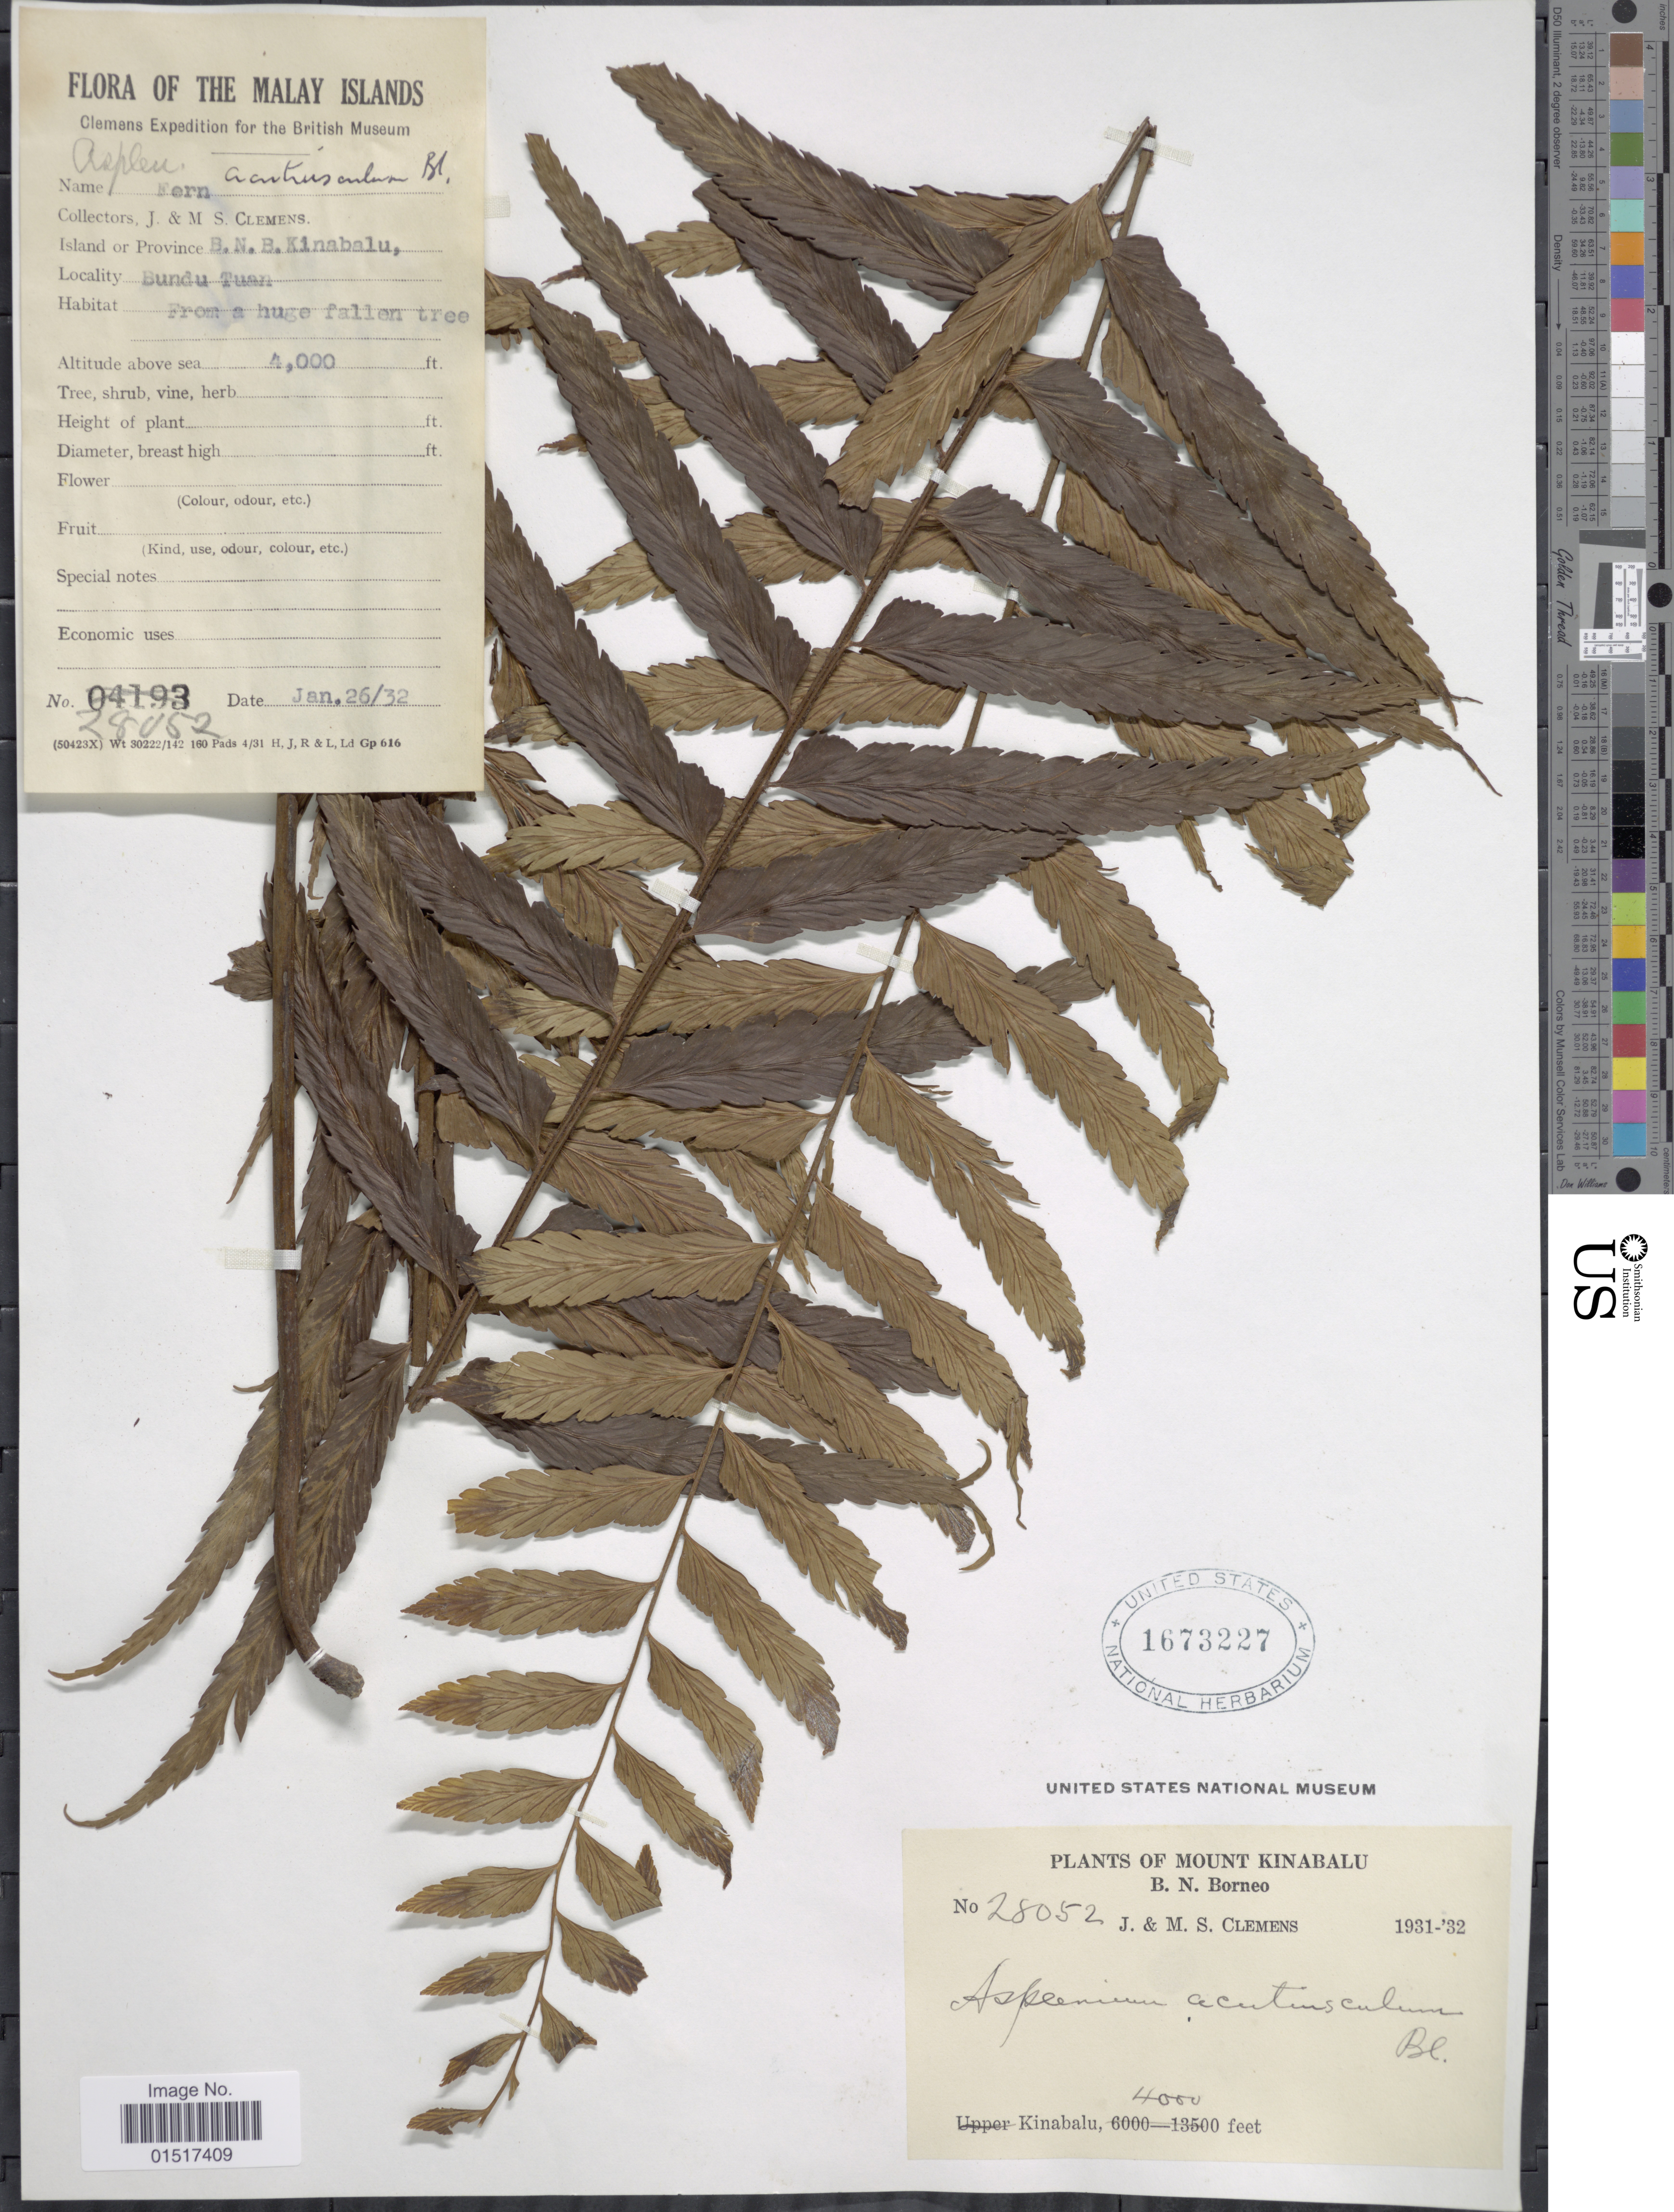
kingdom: Plantae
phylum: Tracheophyta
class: Polypodiopsida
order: Polypodiales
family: Aspleniaceae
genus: Asplenium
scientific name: Asplenium sp.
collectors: J. Clemens & M. S. Clemens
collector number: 28052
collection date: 1932-01-26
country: Malaysia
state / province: Sabah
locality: Malay Islands. Mount Kinabalu. B. N. Borneo. Bundu Tuan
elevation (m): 1219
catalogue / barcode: US 1673227